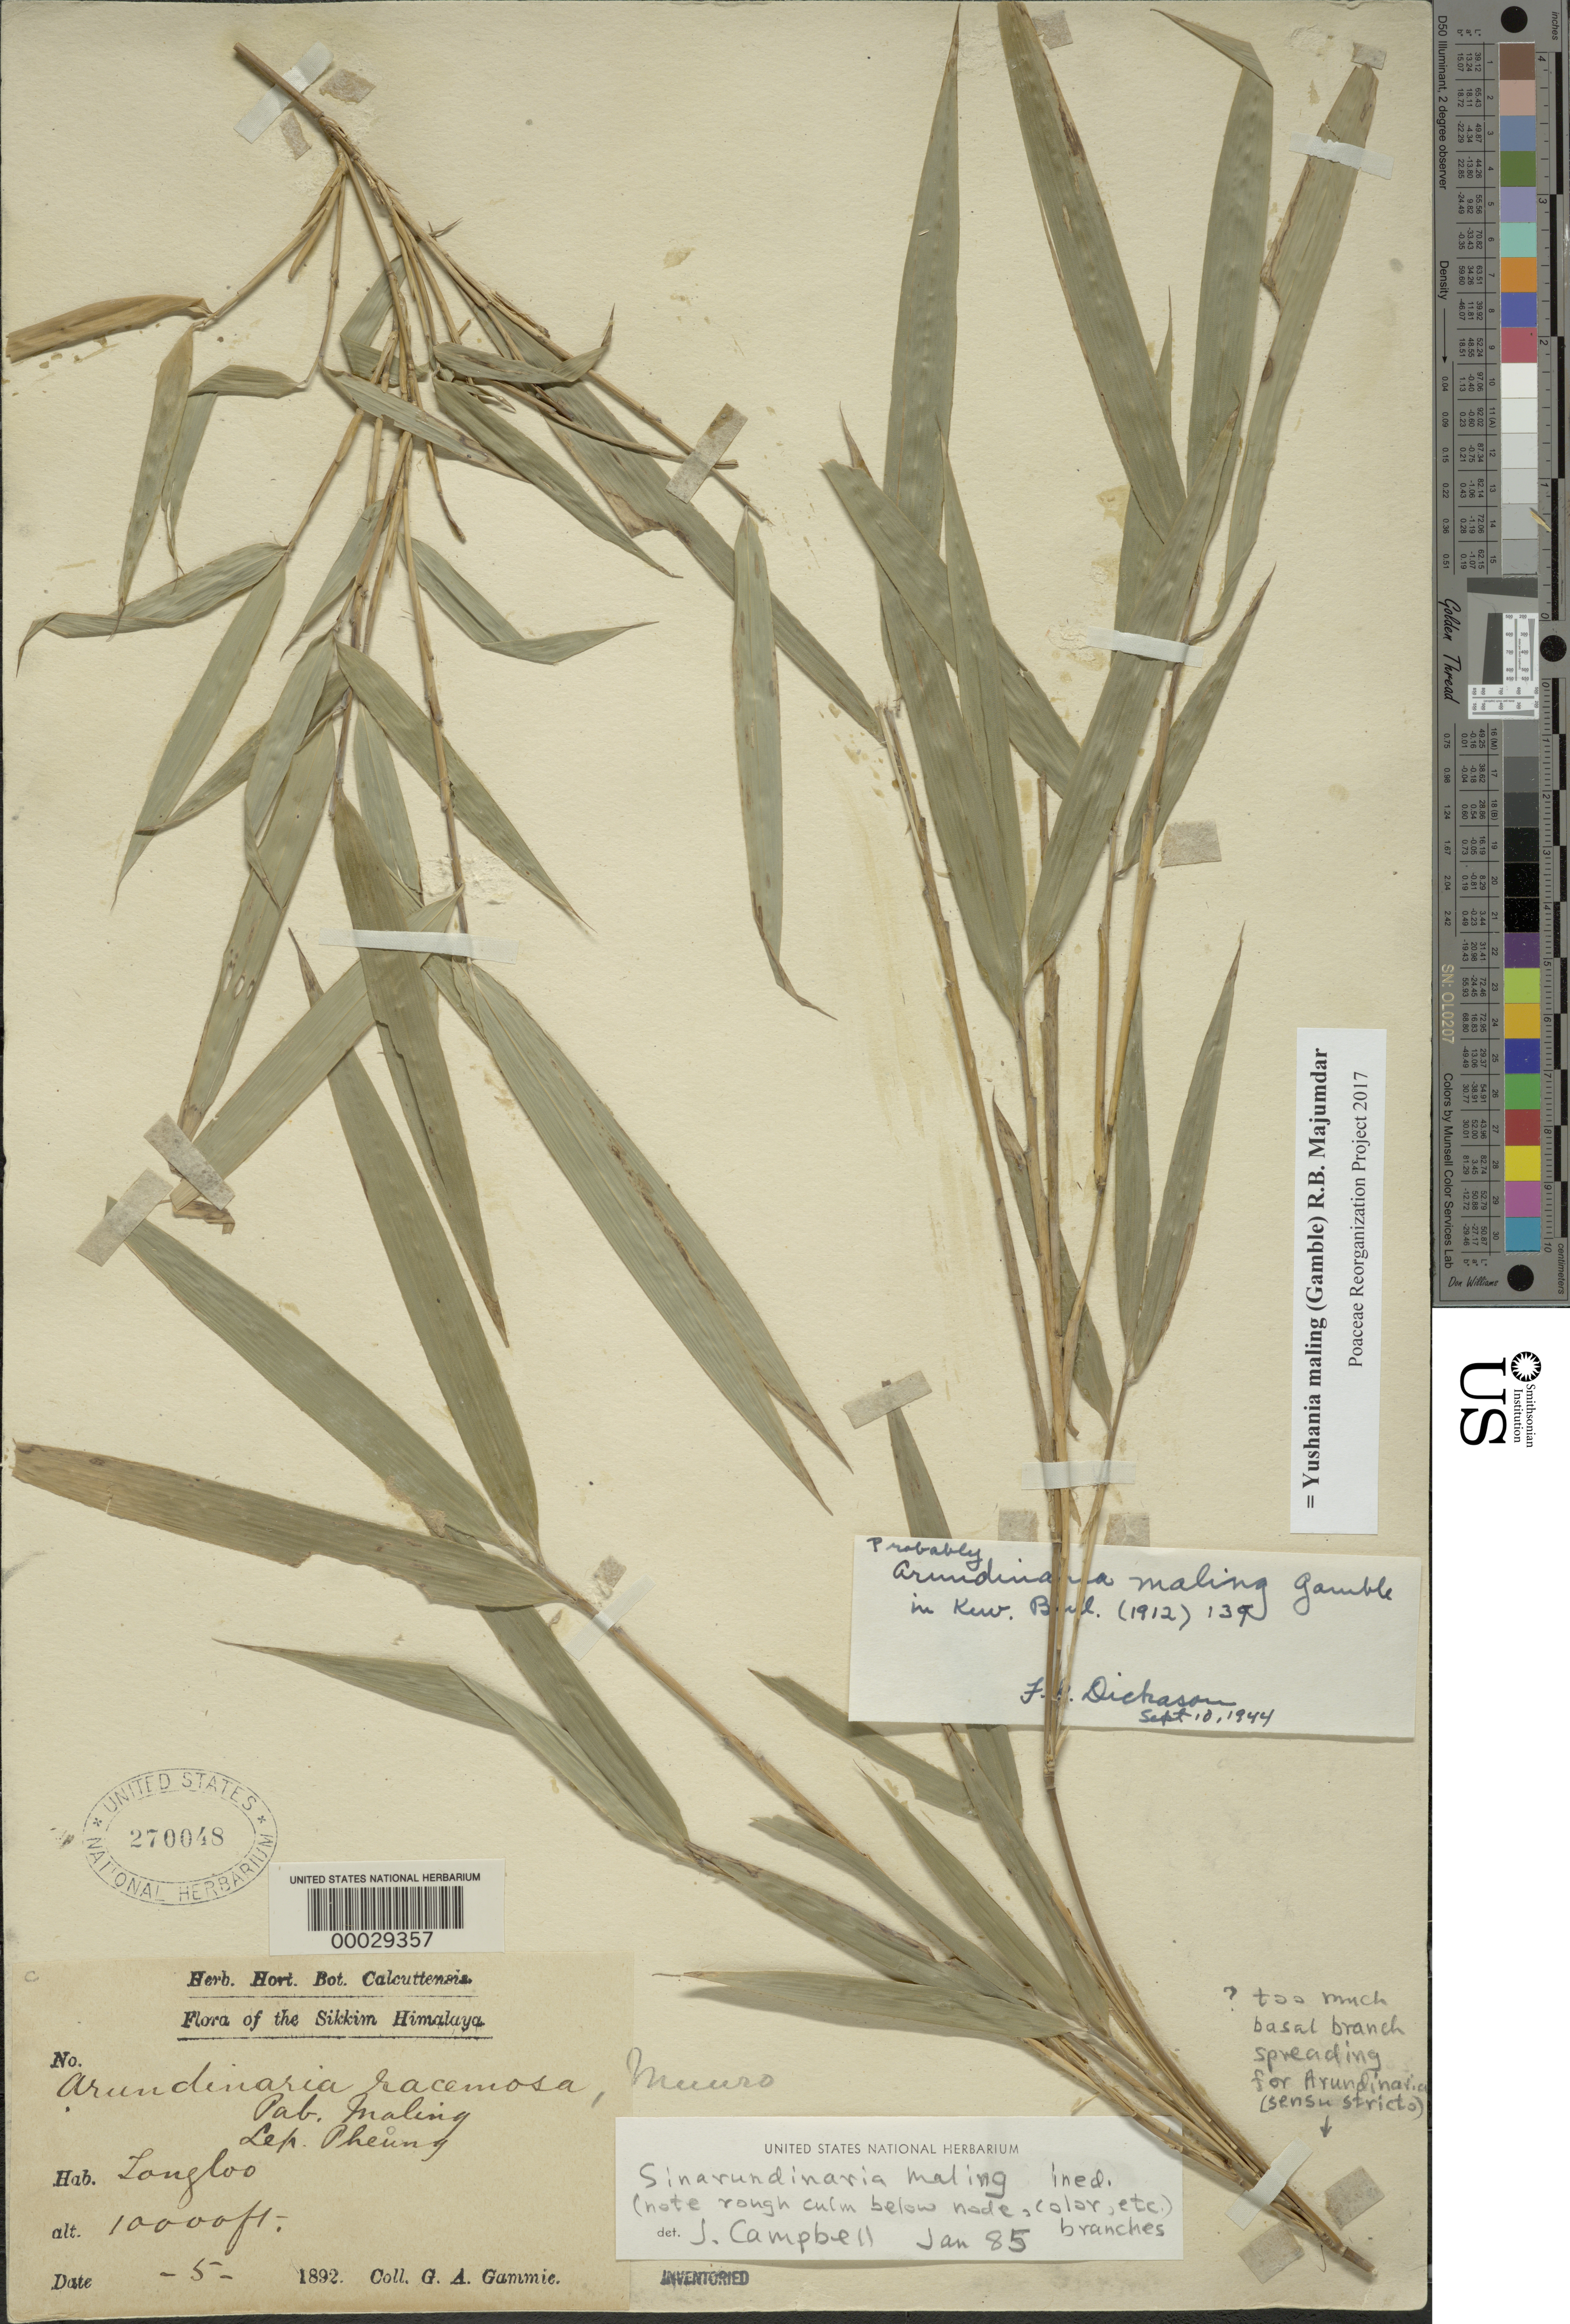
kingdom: Plantae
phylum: Tracheophyta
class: Liliopsida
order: Poales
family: Poaceae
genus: Yushania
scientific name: Yushania maling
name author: (Gamble) R.B. Majumdar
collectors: G. Gammie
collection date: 1892-05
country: India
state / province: Sikkim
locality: Tongloo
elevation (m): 3048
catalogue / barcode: US 270048